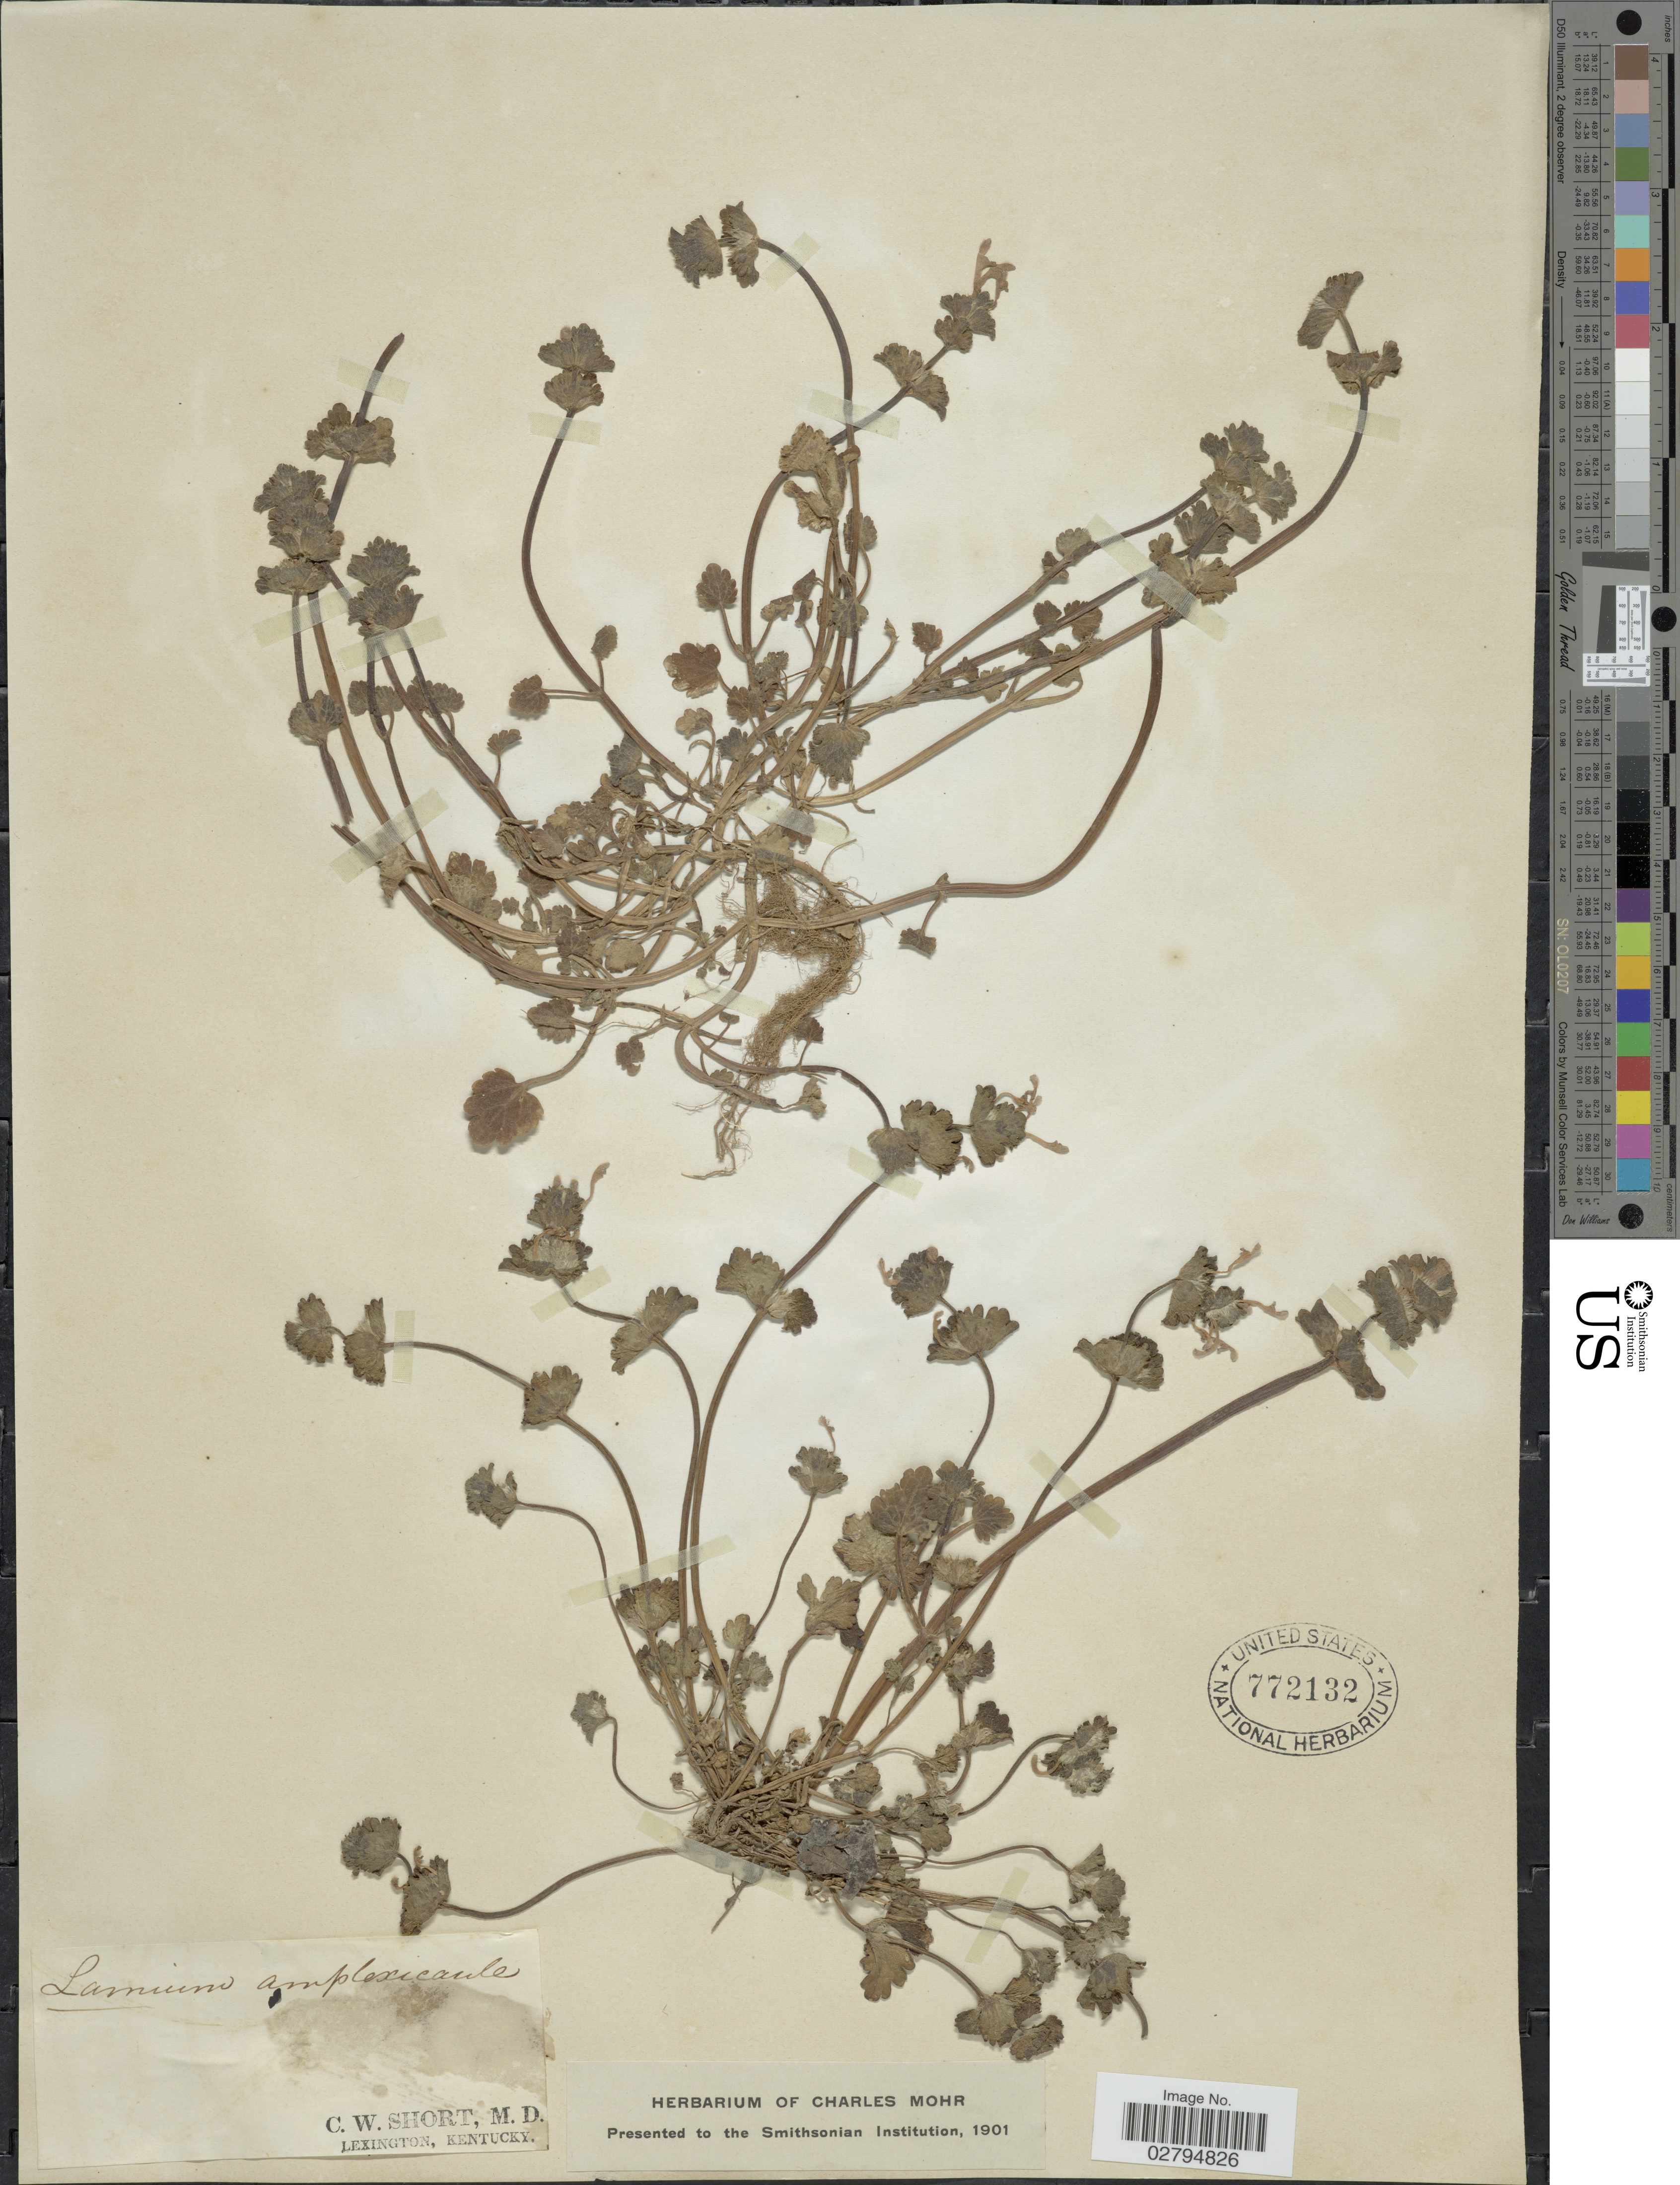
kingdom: Plantae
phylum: Tracheophyta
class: Magnoliopsida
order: Lamiales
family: Lamiaceae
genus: Lamium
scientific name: Lamium amplexicaule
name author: L.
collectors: C. W. Short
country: United States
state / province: Kentucky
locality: Lexington.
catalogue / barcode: US 772132